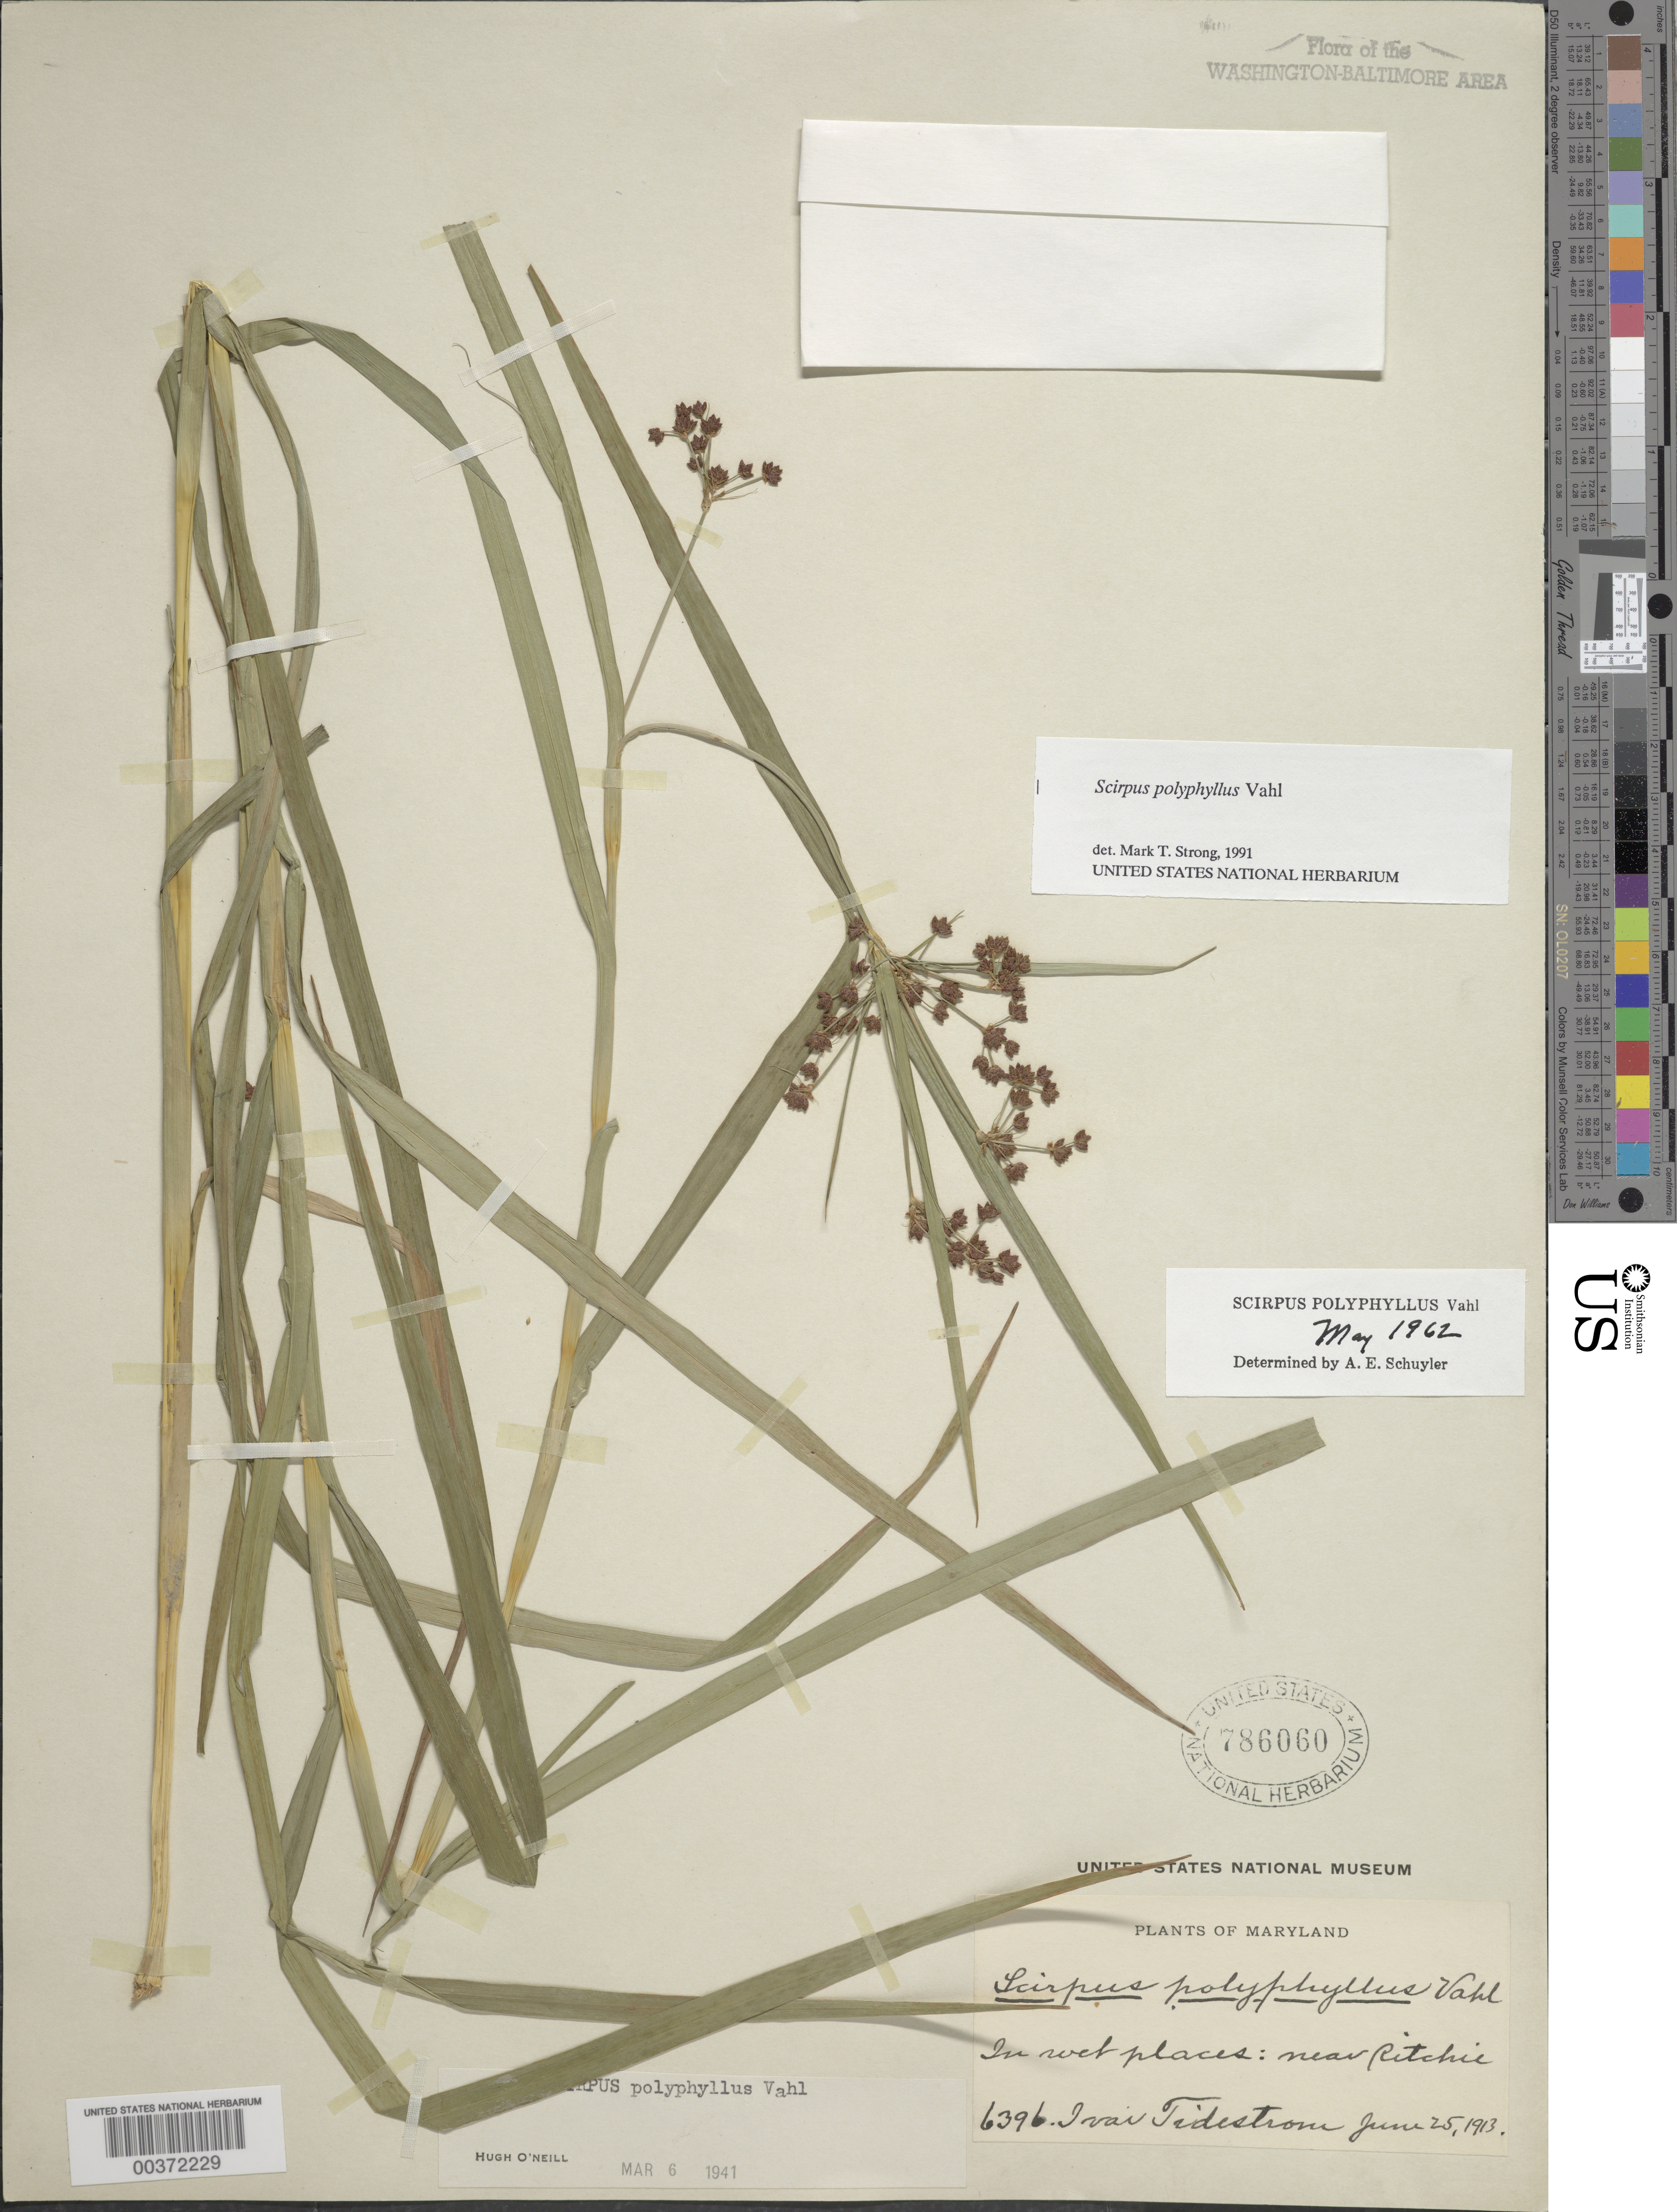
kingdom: Plantae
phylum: Tracheophyta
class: Liliopsida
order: Poales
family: Cyperaceae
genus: Scirpus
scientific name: Scirpus polyphyllus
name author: Vahl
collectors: I. F. Tidestrom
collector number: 6396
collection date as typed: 25 Jun 1913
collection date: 1913-06-25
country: United States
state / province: Maryland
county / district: Prince George's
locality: Ritchie vicinity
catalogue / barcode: US 786060